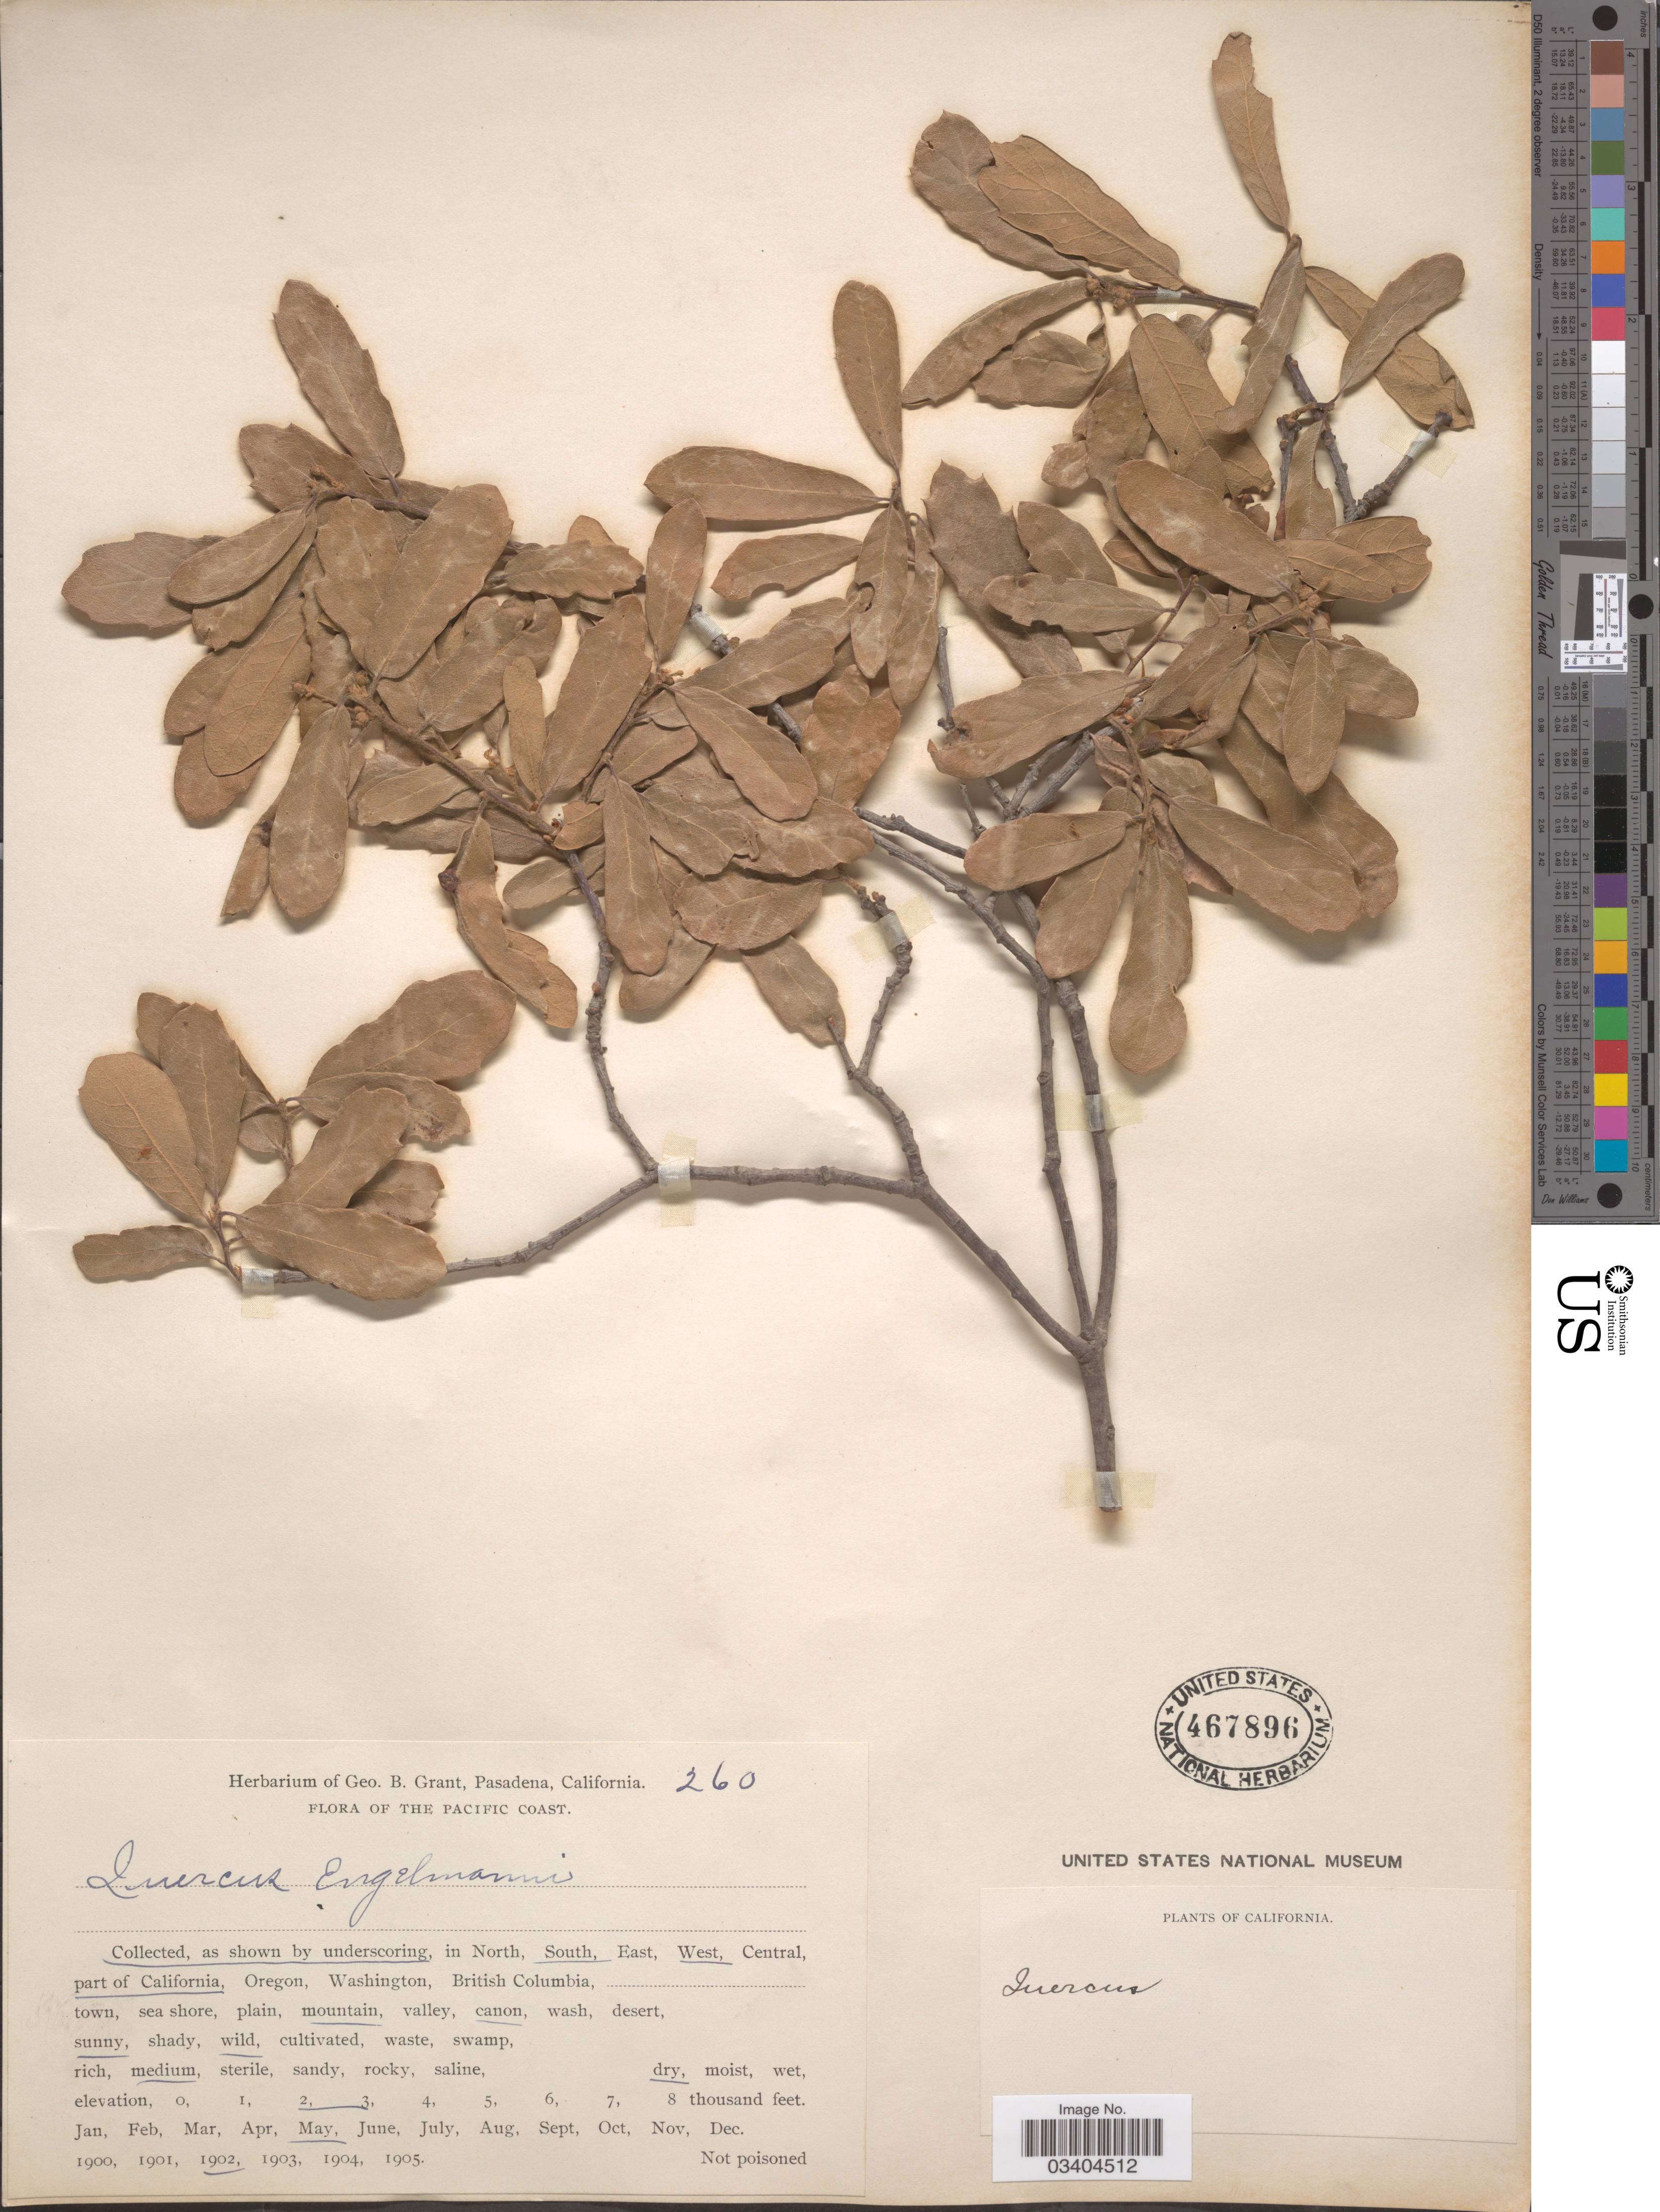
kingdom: Plantae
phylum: Tracheophyta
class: Magnoliopsida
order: Fagales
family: Fagaceae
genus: Quercus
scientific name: Quercus engelmannii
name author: Greene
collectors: ex herb. Geo. B. Grant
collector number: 260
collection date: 1902-05-02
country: United States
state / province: California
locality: The Pacific Coast. South, West, part of California.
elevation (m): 610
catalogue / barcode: US 467896